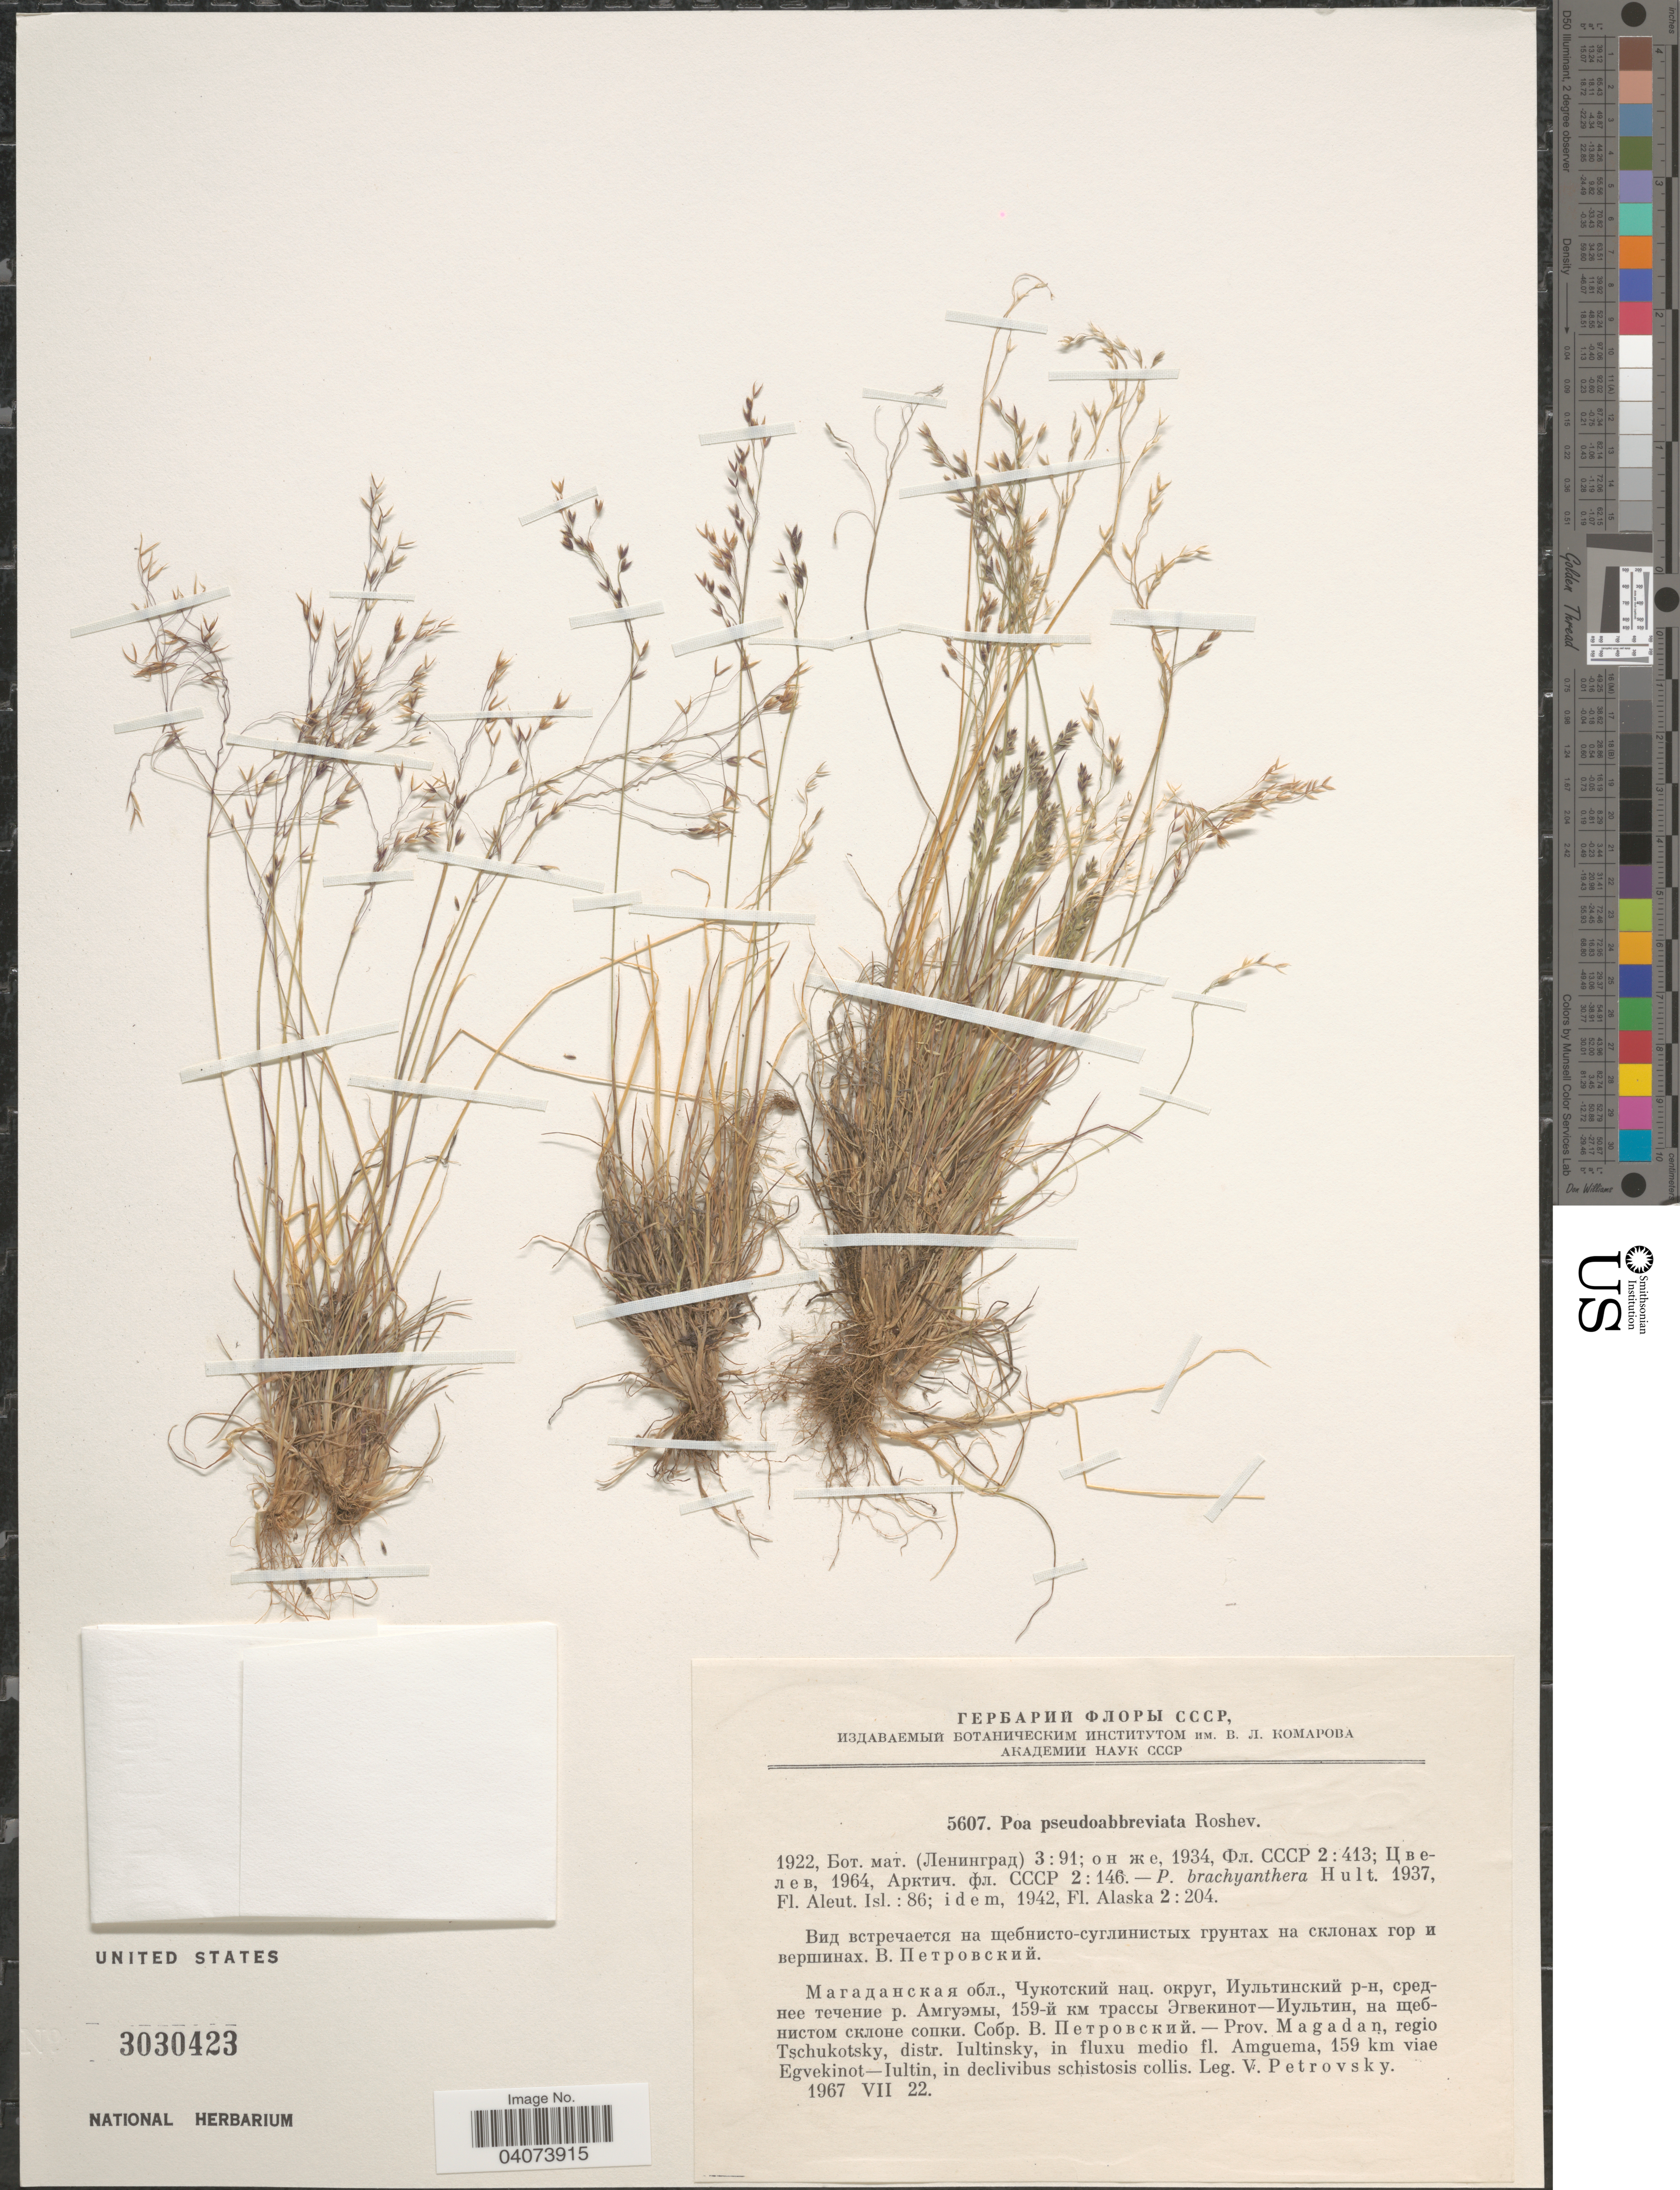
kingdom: Plantae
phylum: Tracheophyta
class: Liliopsida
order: Poales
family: Poaceae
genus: Poa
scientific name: Poa pseudoabbreviata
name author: Roshev.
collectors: V. Petrovsky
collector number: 5607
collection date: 1967-07-22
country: Russian Federation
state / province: Magadan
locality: Regio Tschukotsky, distr. Iultinsky, in fluxu medio fl. Amguema, 159 km viae Egvekinot-Iultin, in declivibus schistosis collis.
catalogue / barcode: US 3030423